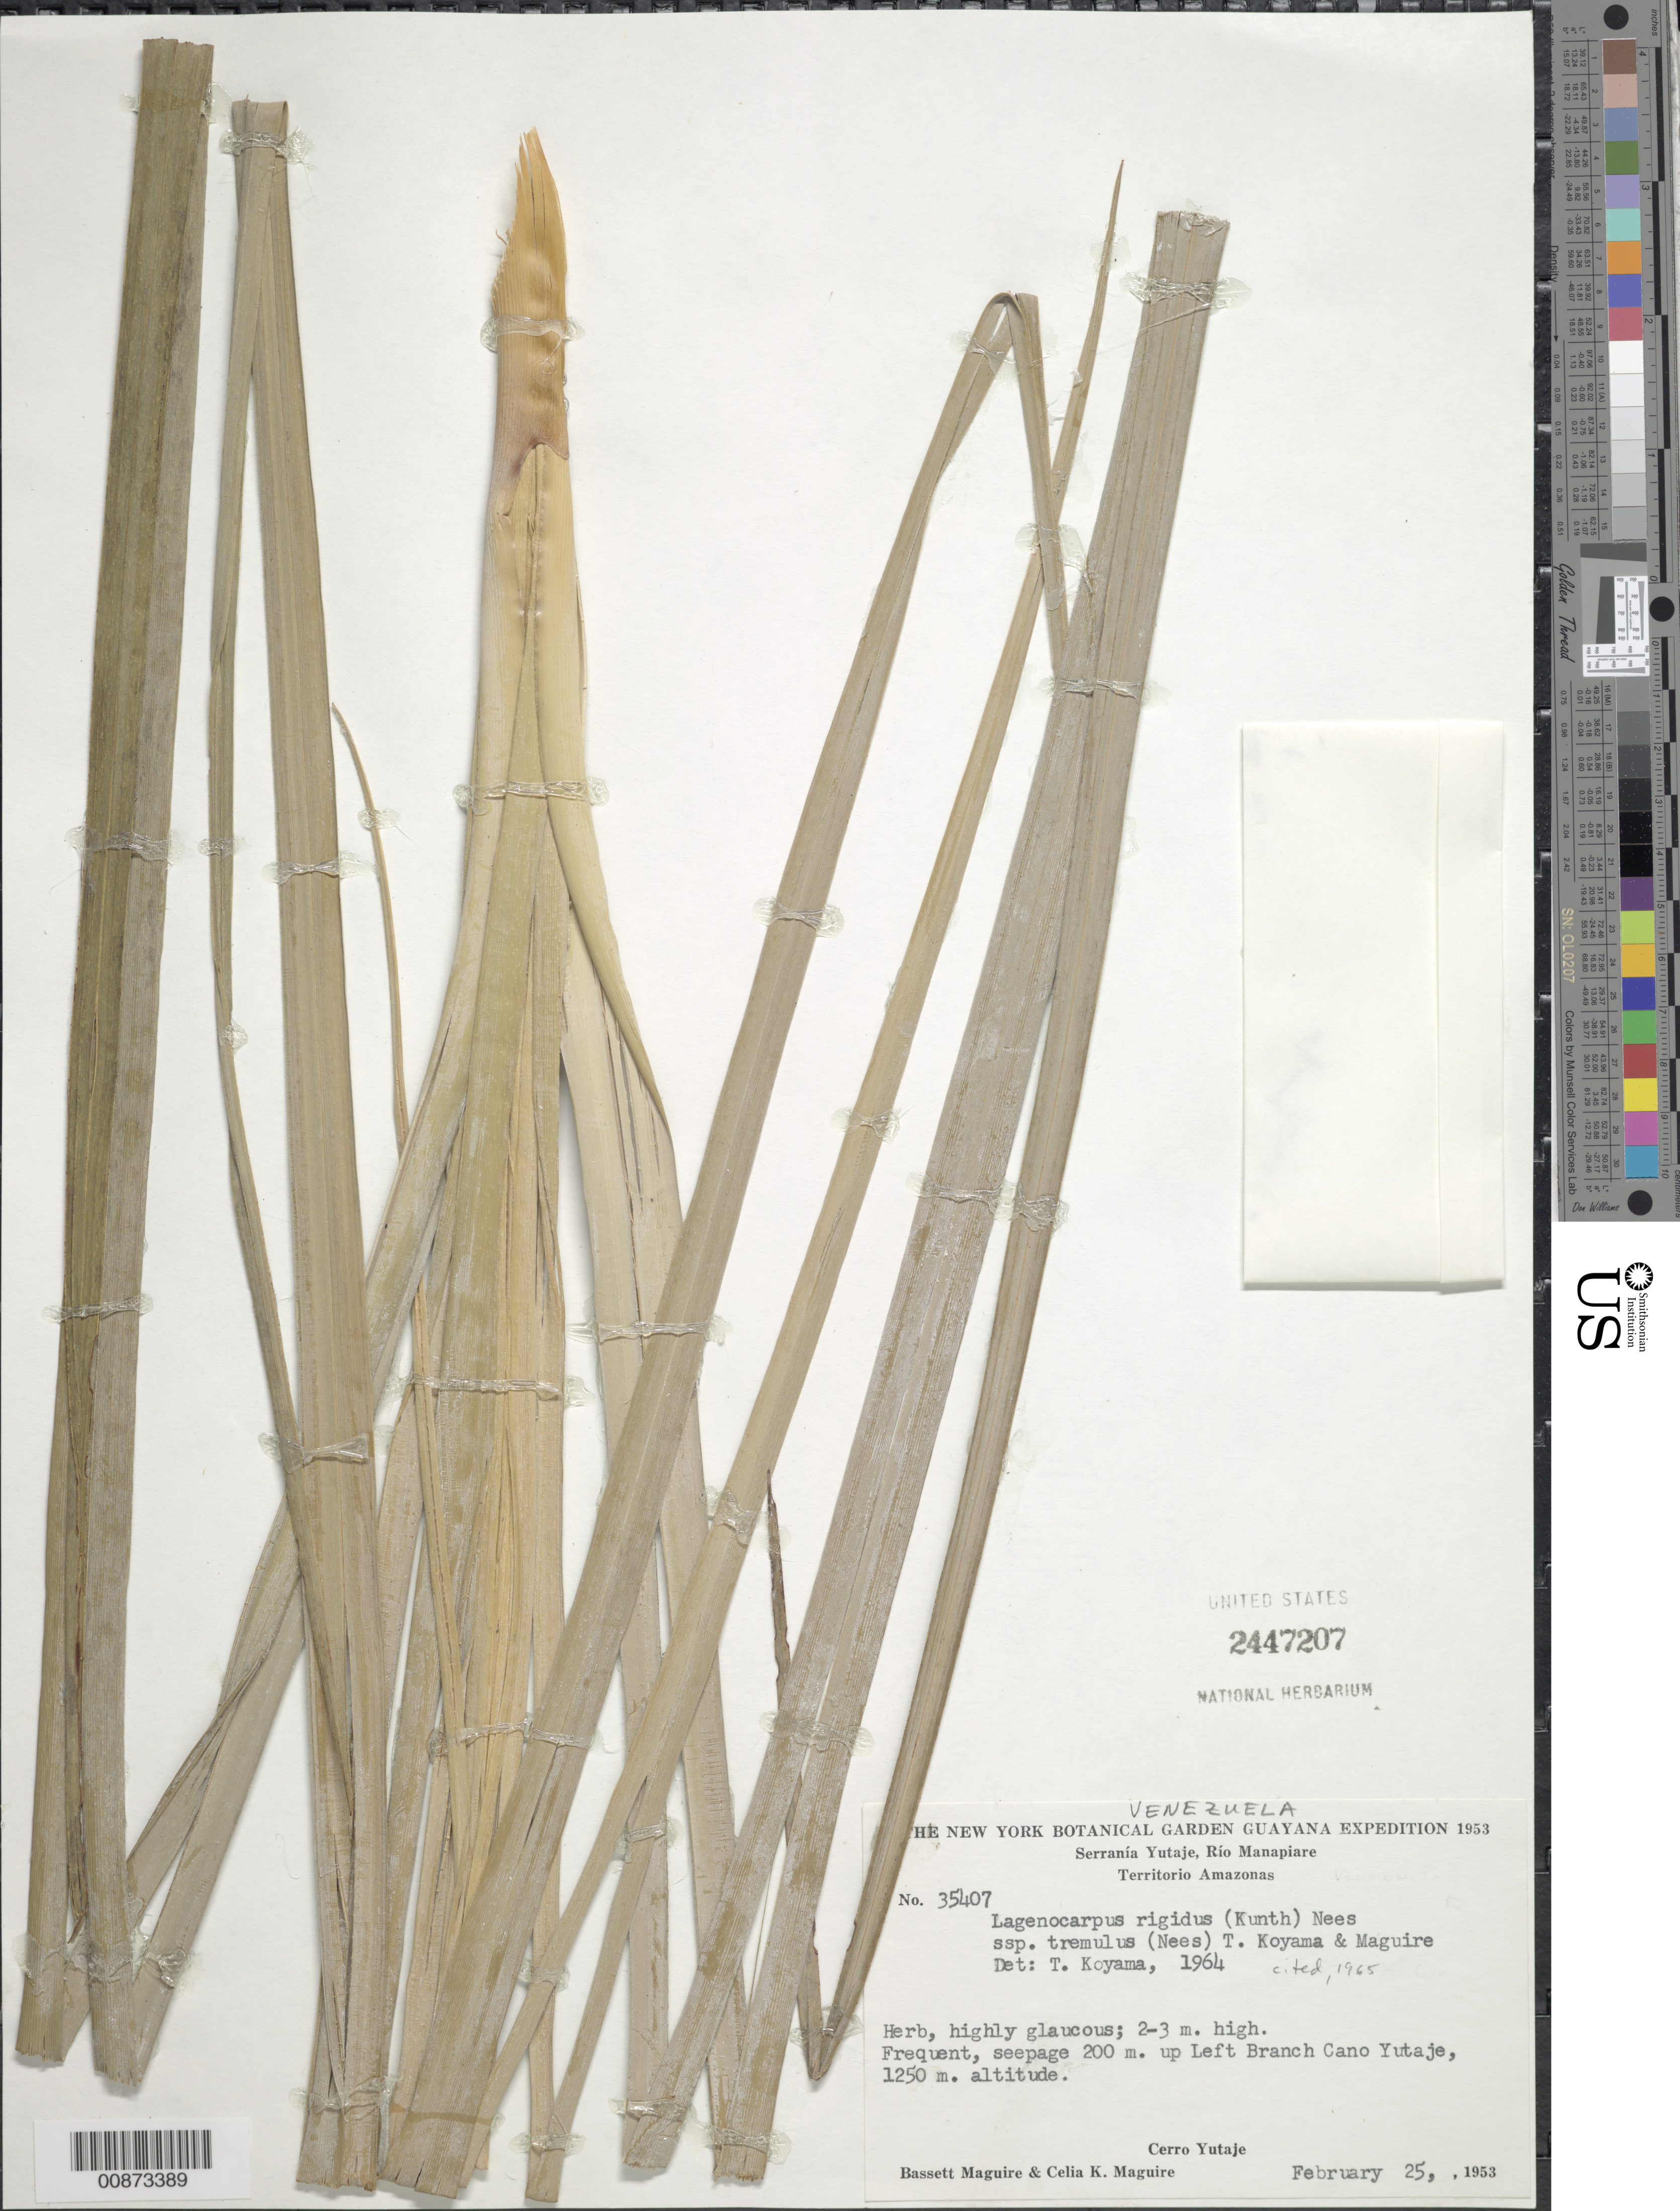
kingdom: Plantae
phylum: Tracheophyta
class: Liliopsida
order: Poales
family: Cyperaceae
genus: Lagenocarpus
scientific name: Lagenocarpus rigidus subsp. tremulus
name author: (Nees) T. Koyama & Maguire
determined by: Koyama, Tetsuo M.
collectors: B. Maguire & C. K. Maguire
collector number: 35407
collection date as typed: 25-Feb-53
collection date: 1953-02-25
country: Venezuela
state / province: Amazonas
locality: Serranía Yutajé, Río Manapiare, Cerro Yutajé, 200 m up left branch of Caño Yutajé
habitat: Seepage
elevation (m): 1250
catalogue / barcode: US 2447207